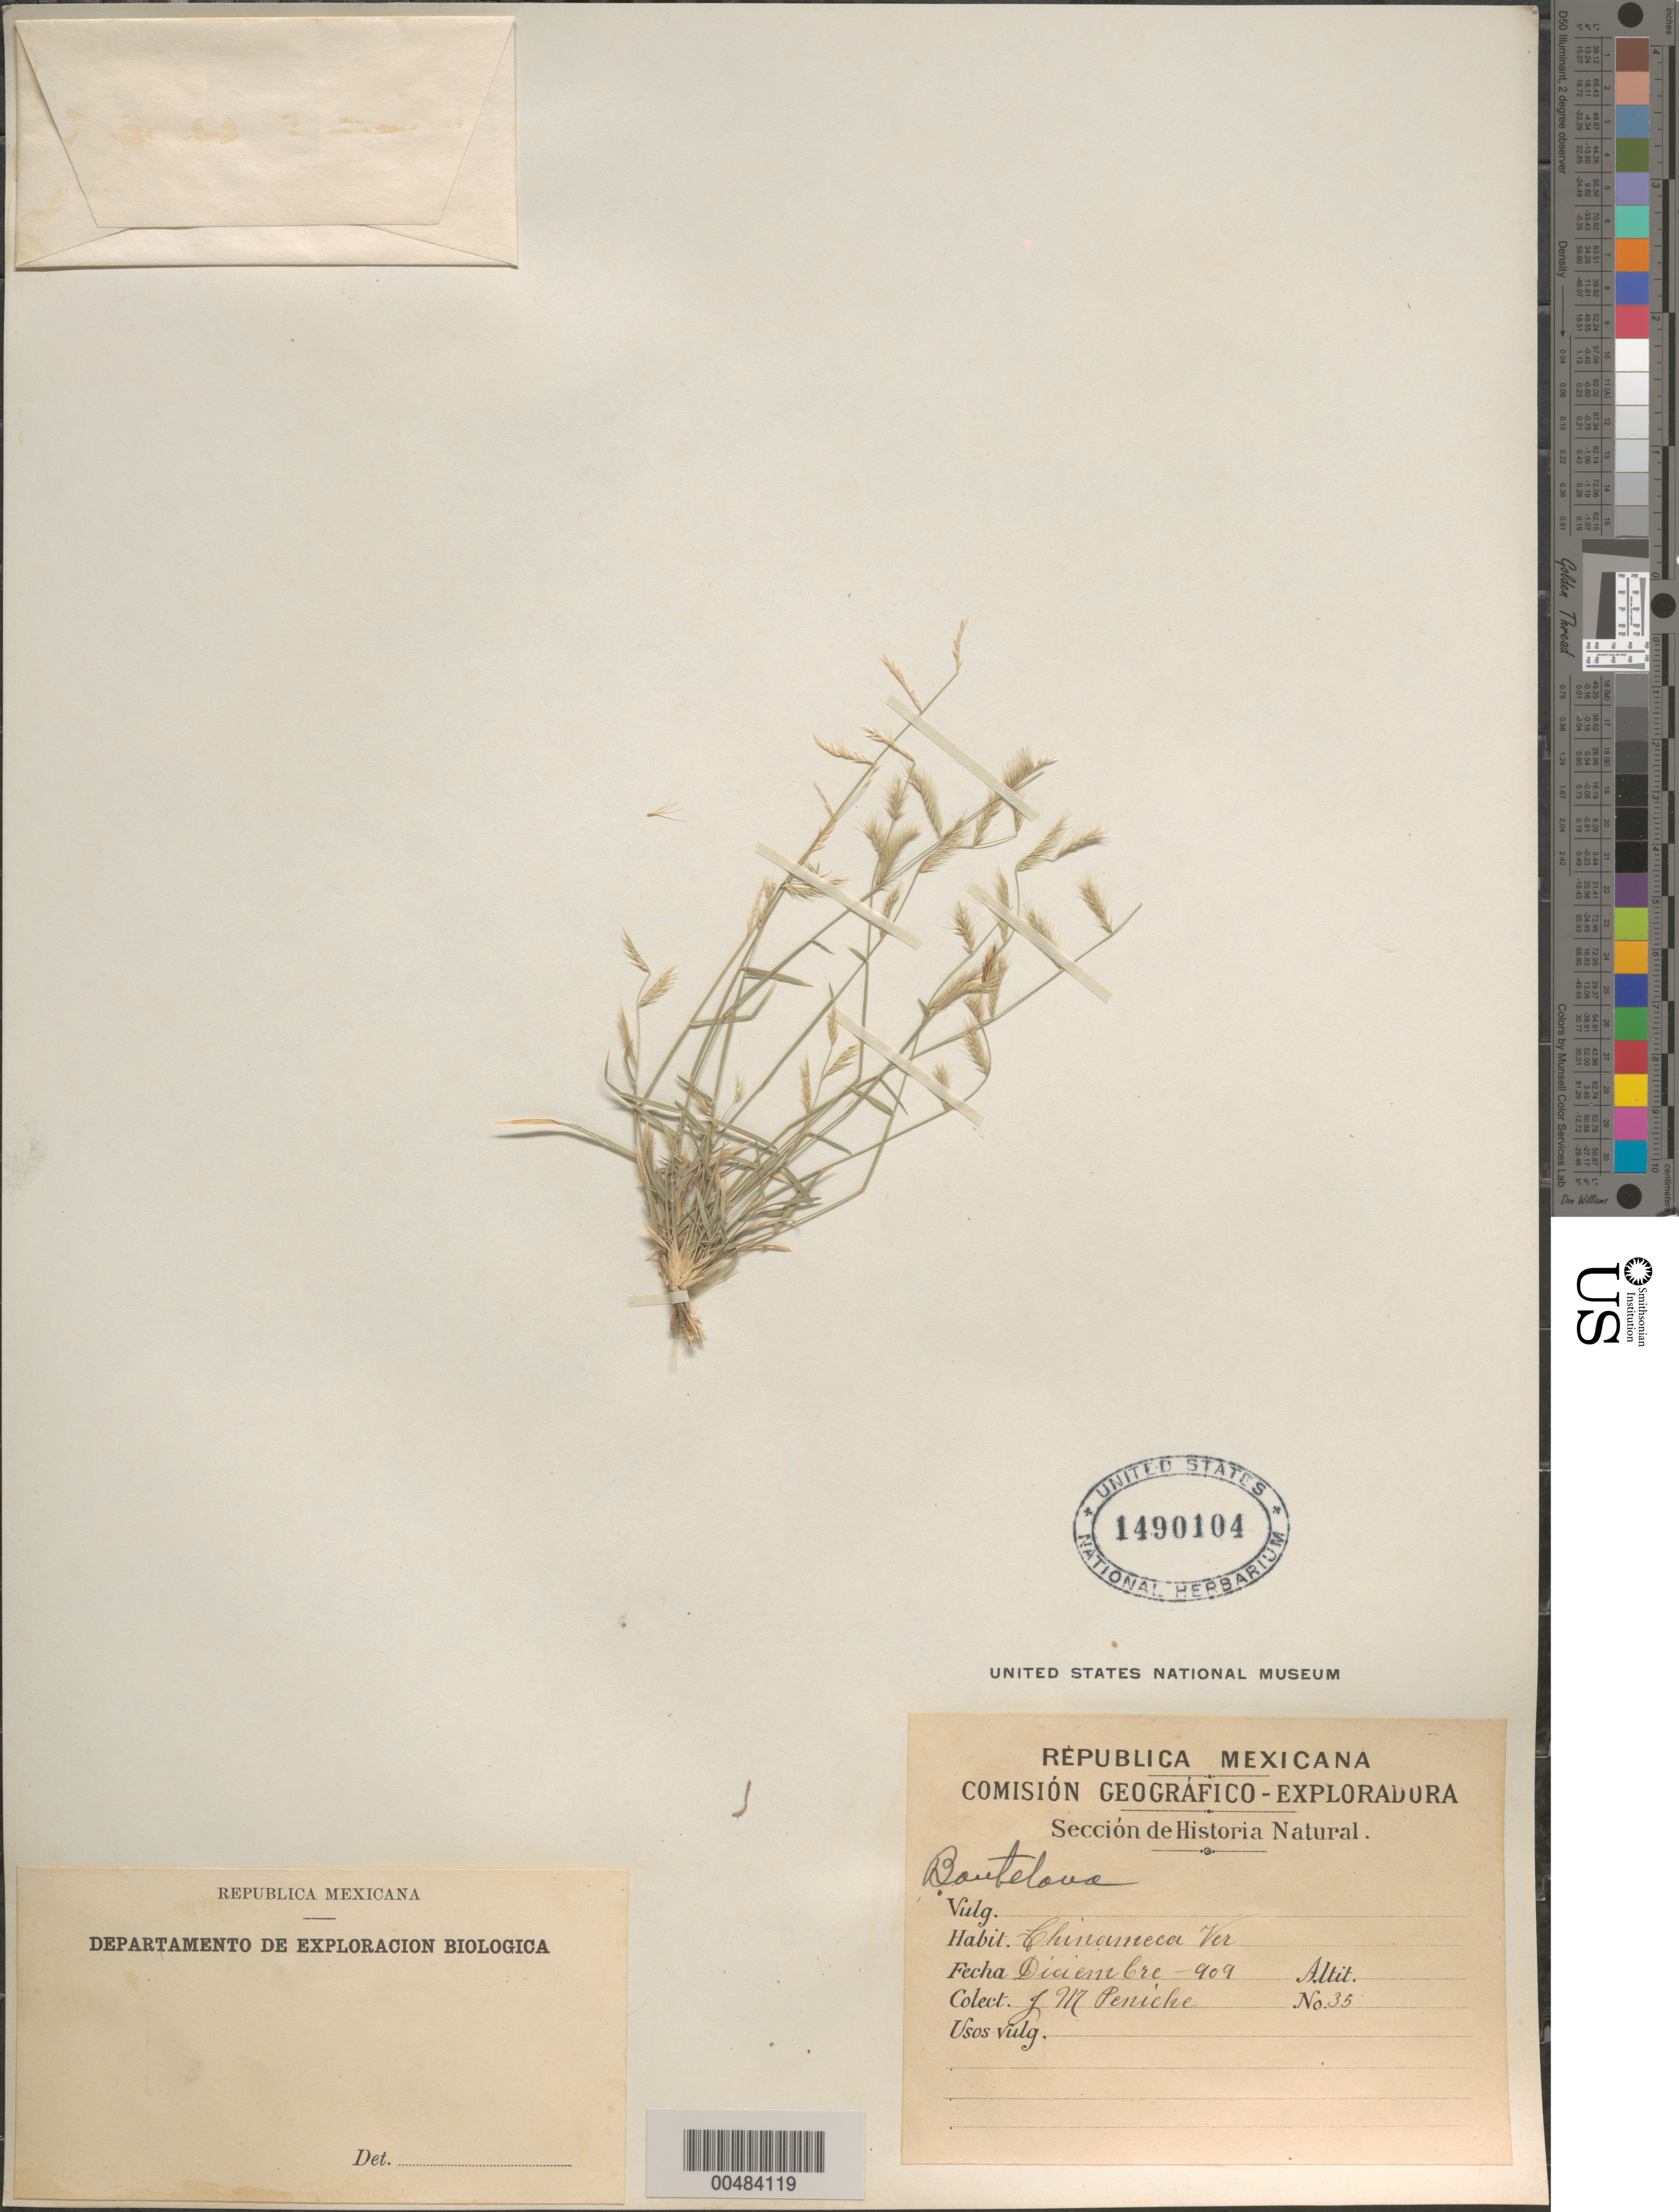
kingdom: Plantae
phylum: Tracheophyta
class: Liliopsida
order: Poales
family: Poaceae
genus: Bouteloua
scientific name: Bouteloua trifida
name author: Thurb.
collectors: J. Peniche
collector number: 35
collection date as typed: Dec 1909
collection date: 1909-12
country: Mexico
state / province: Veracruz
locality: Chinameca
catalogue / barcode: US 1490104